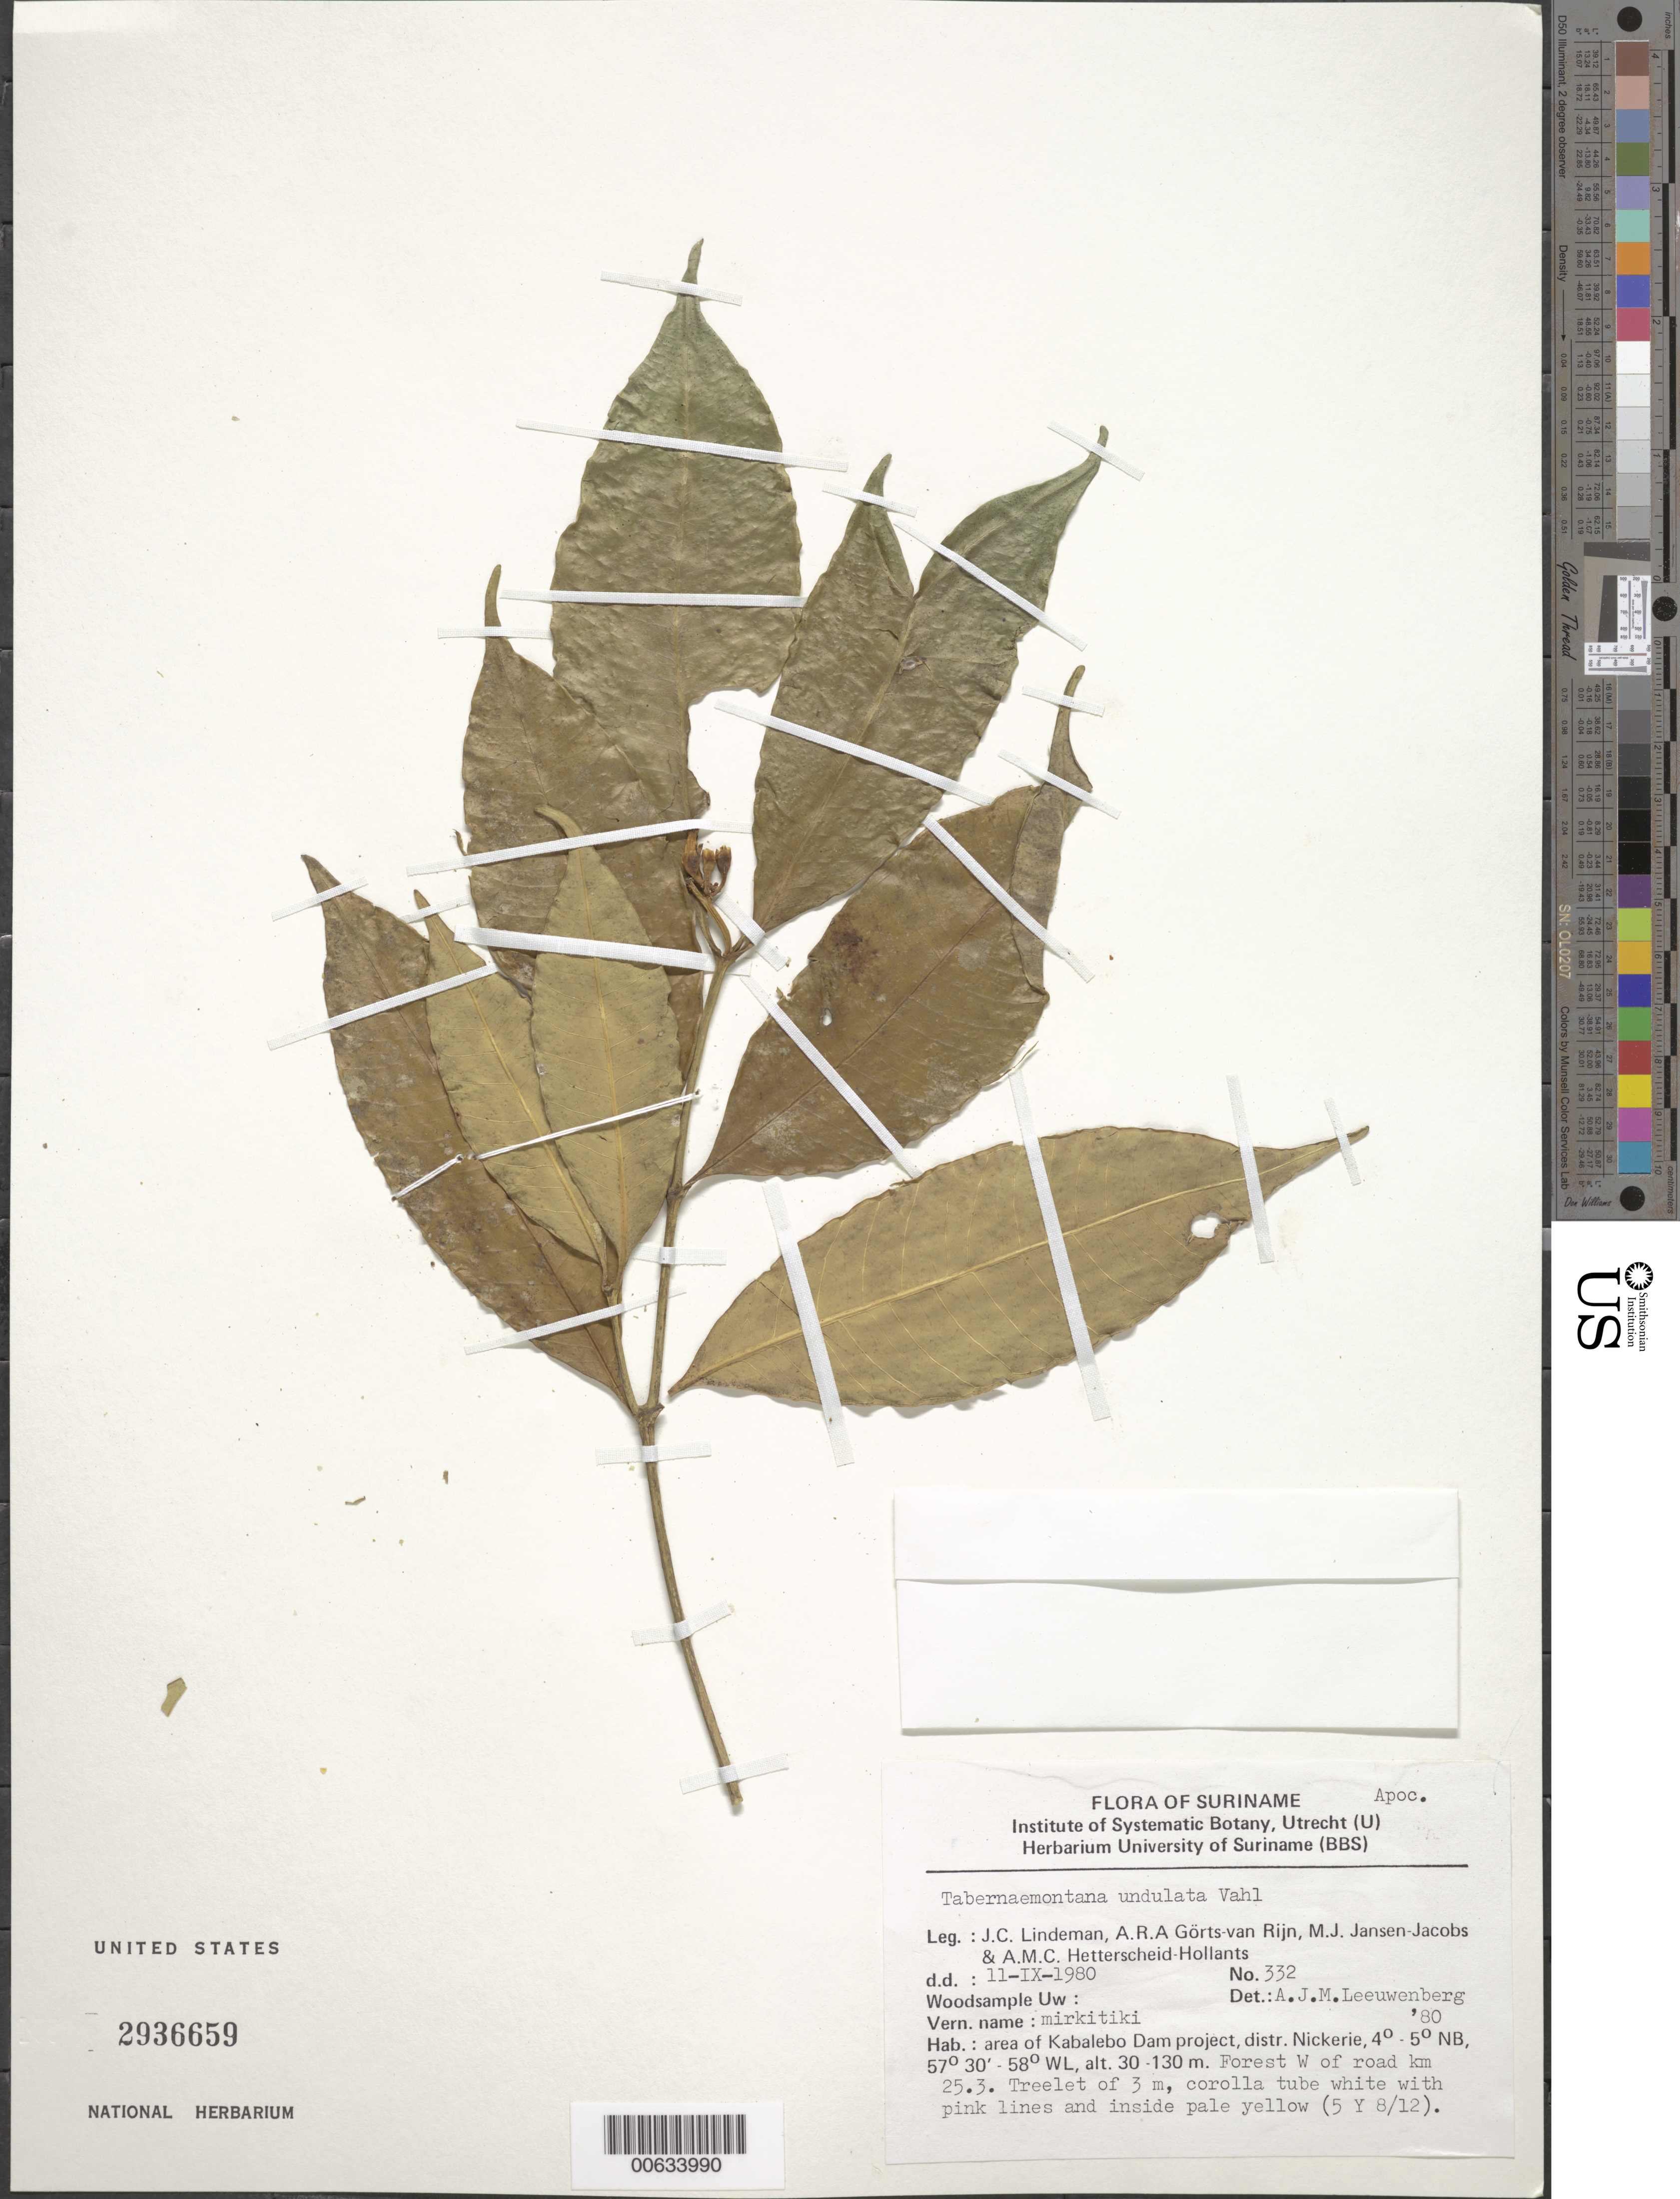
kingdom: Plantae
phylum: Tracheophyta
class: Magnoliopsida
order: Gentianales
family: Apocynaceae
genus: Tabernaemontana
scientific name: Tabernaemontana undulata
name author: Vahl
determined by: Leeuwenberg, A. J. M.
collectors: J. C. Lindeman, A. .R. A. Görts-van Rijn, M. J. Jansen-Jacobs & A. Hetterscheid-Hollants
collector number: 80 332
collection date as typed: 11-Sep-80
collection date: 1980-09-11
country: Suriname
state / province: Nickerie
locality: Kabalebo Dam project area, W of road km 25.3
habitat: Forest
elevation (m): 30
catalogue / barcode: US 2936659